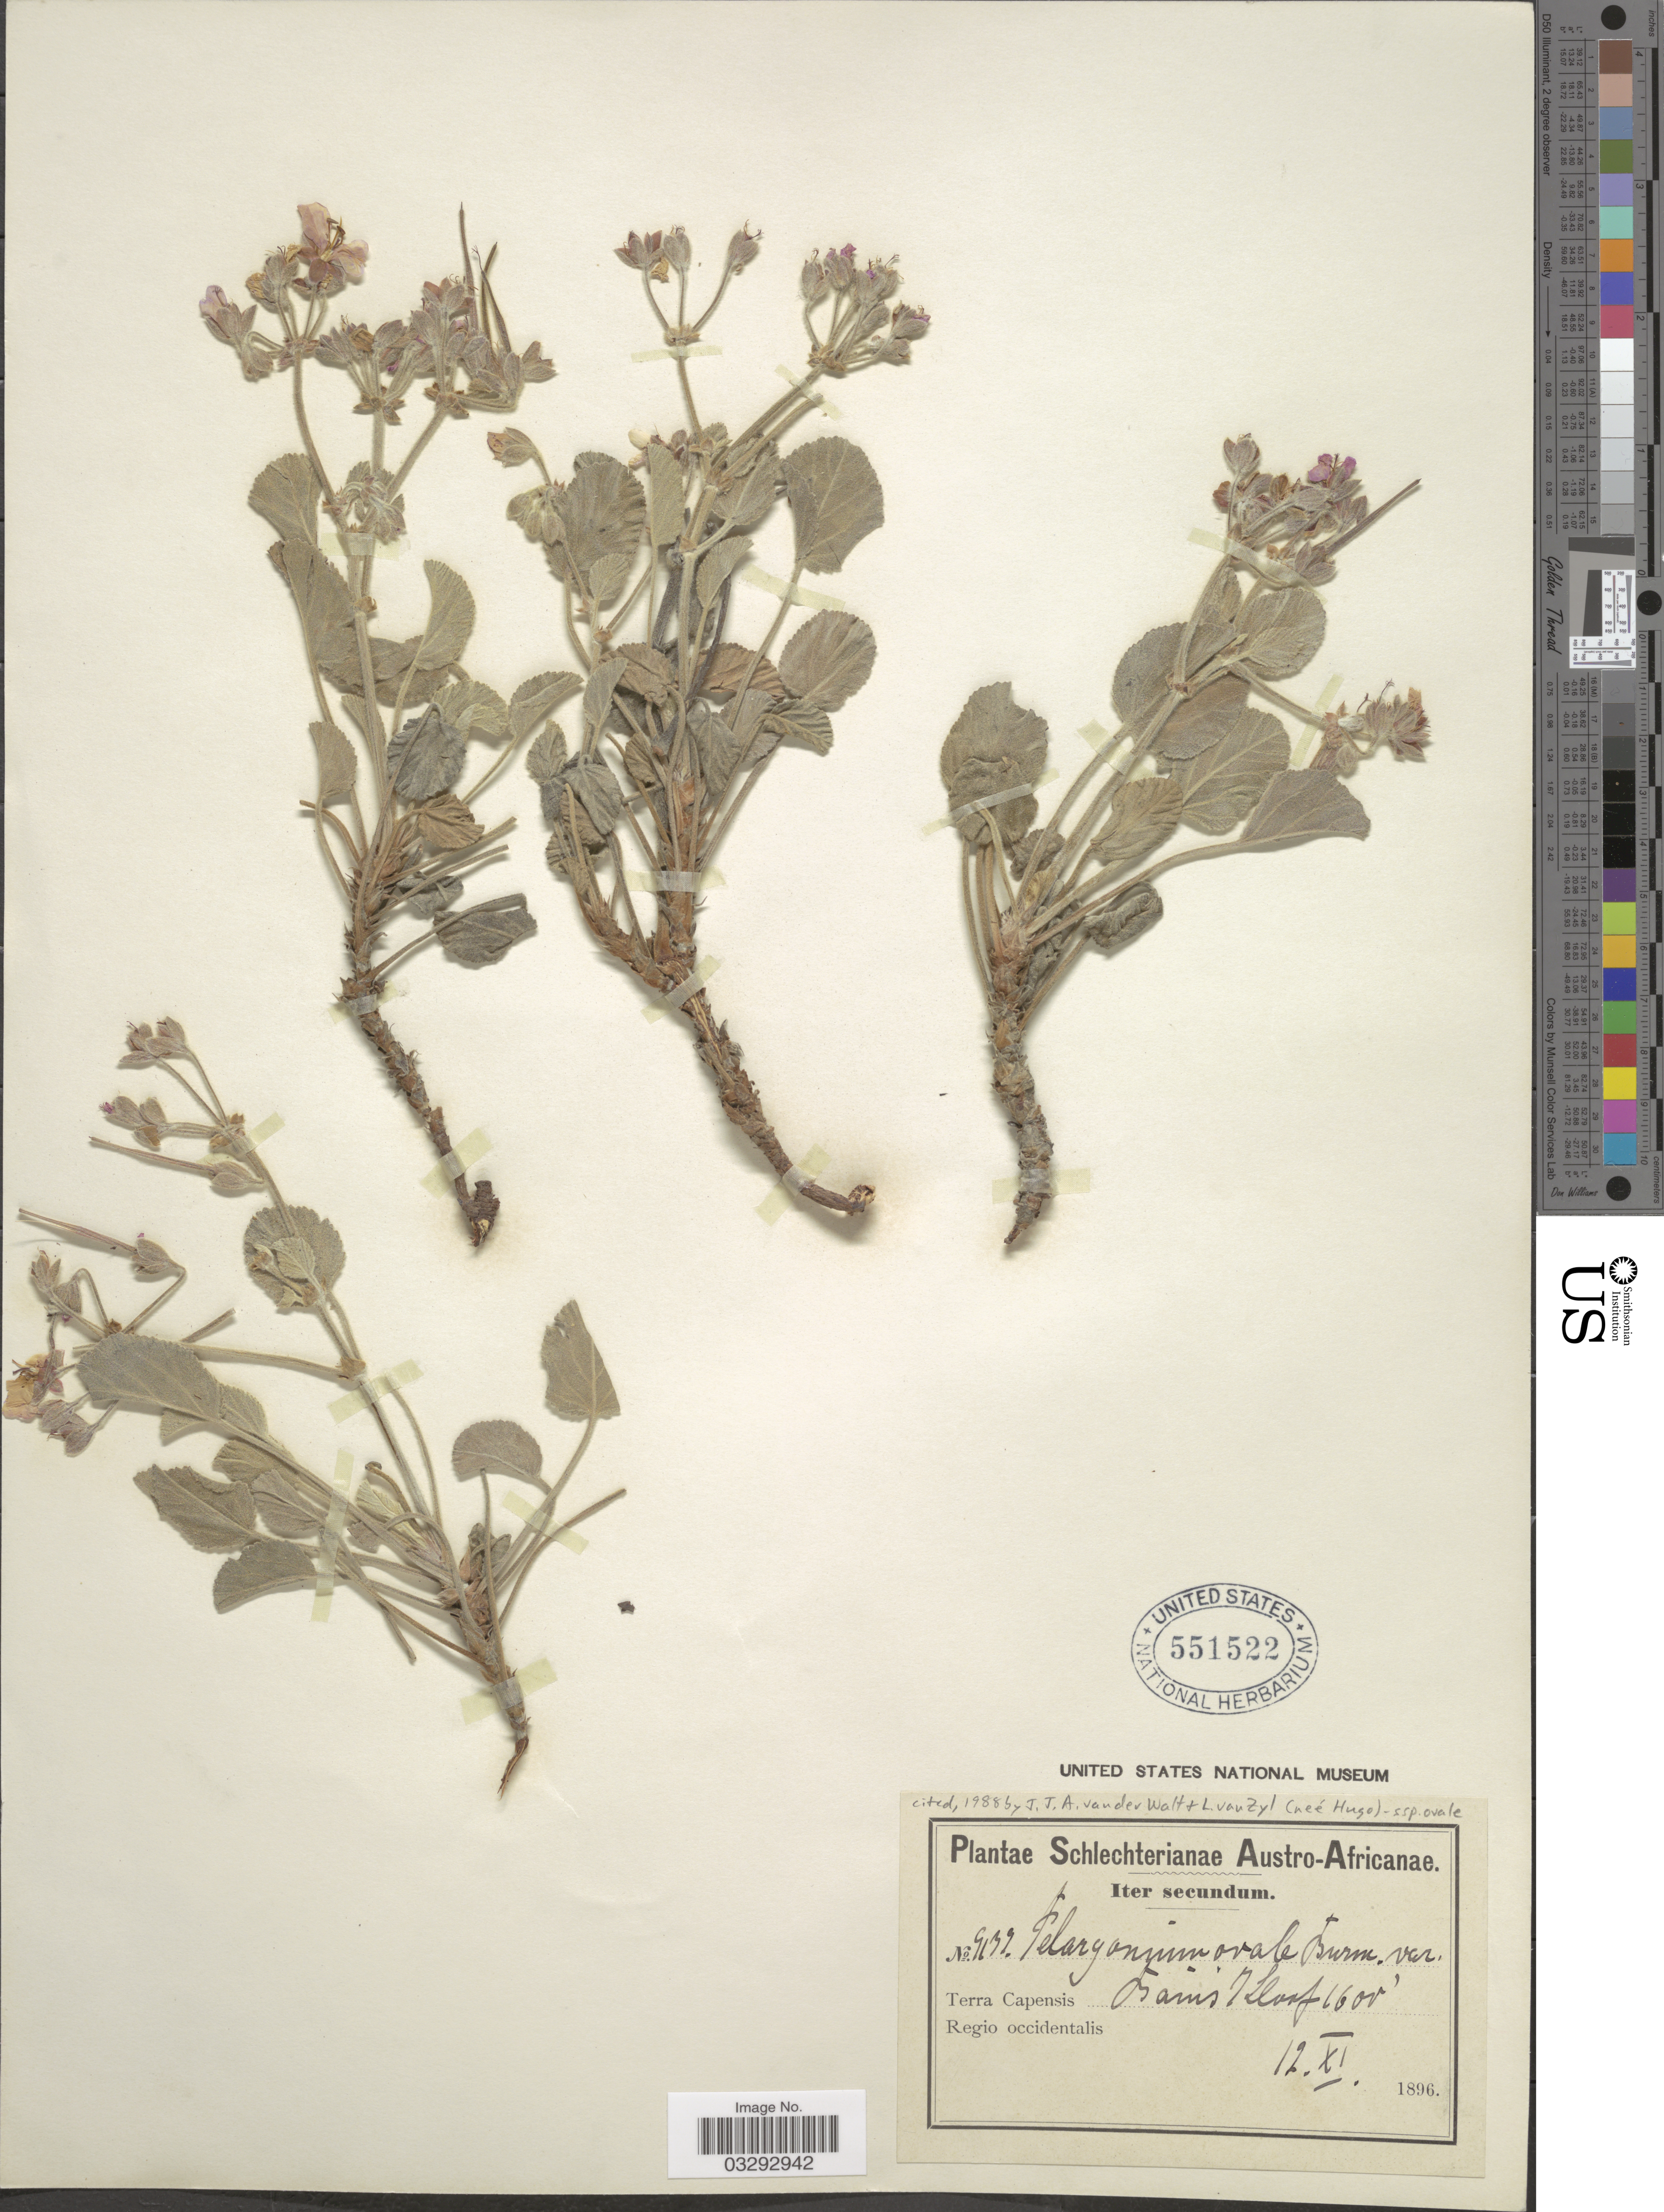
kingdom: Plantae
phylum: Tracheophyta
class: Magnoliopsida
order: Geraniales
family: Geraniaceae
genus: Pelargonium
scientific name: Pelargonium ovale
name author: (Burm. f.) L'Hér.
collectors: Schlechter, --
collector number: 9137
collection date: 1896-11-12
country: South Africa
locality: Austro-Africanae, Terra Capensis, Bains Kloof, Regio occidentalis.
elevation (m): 488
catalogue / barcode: US 551522